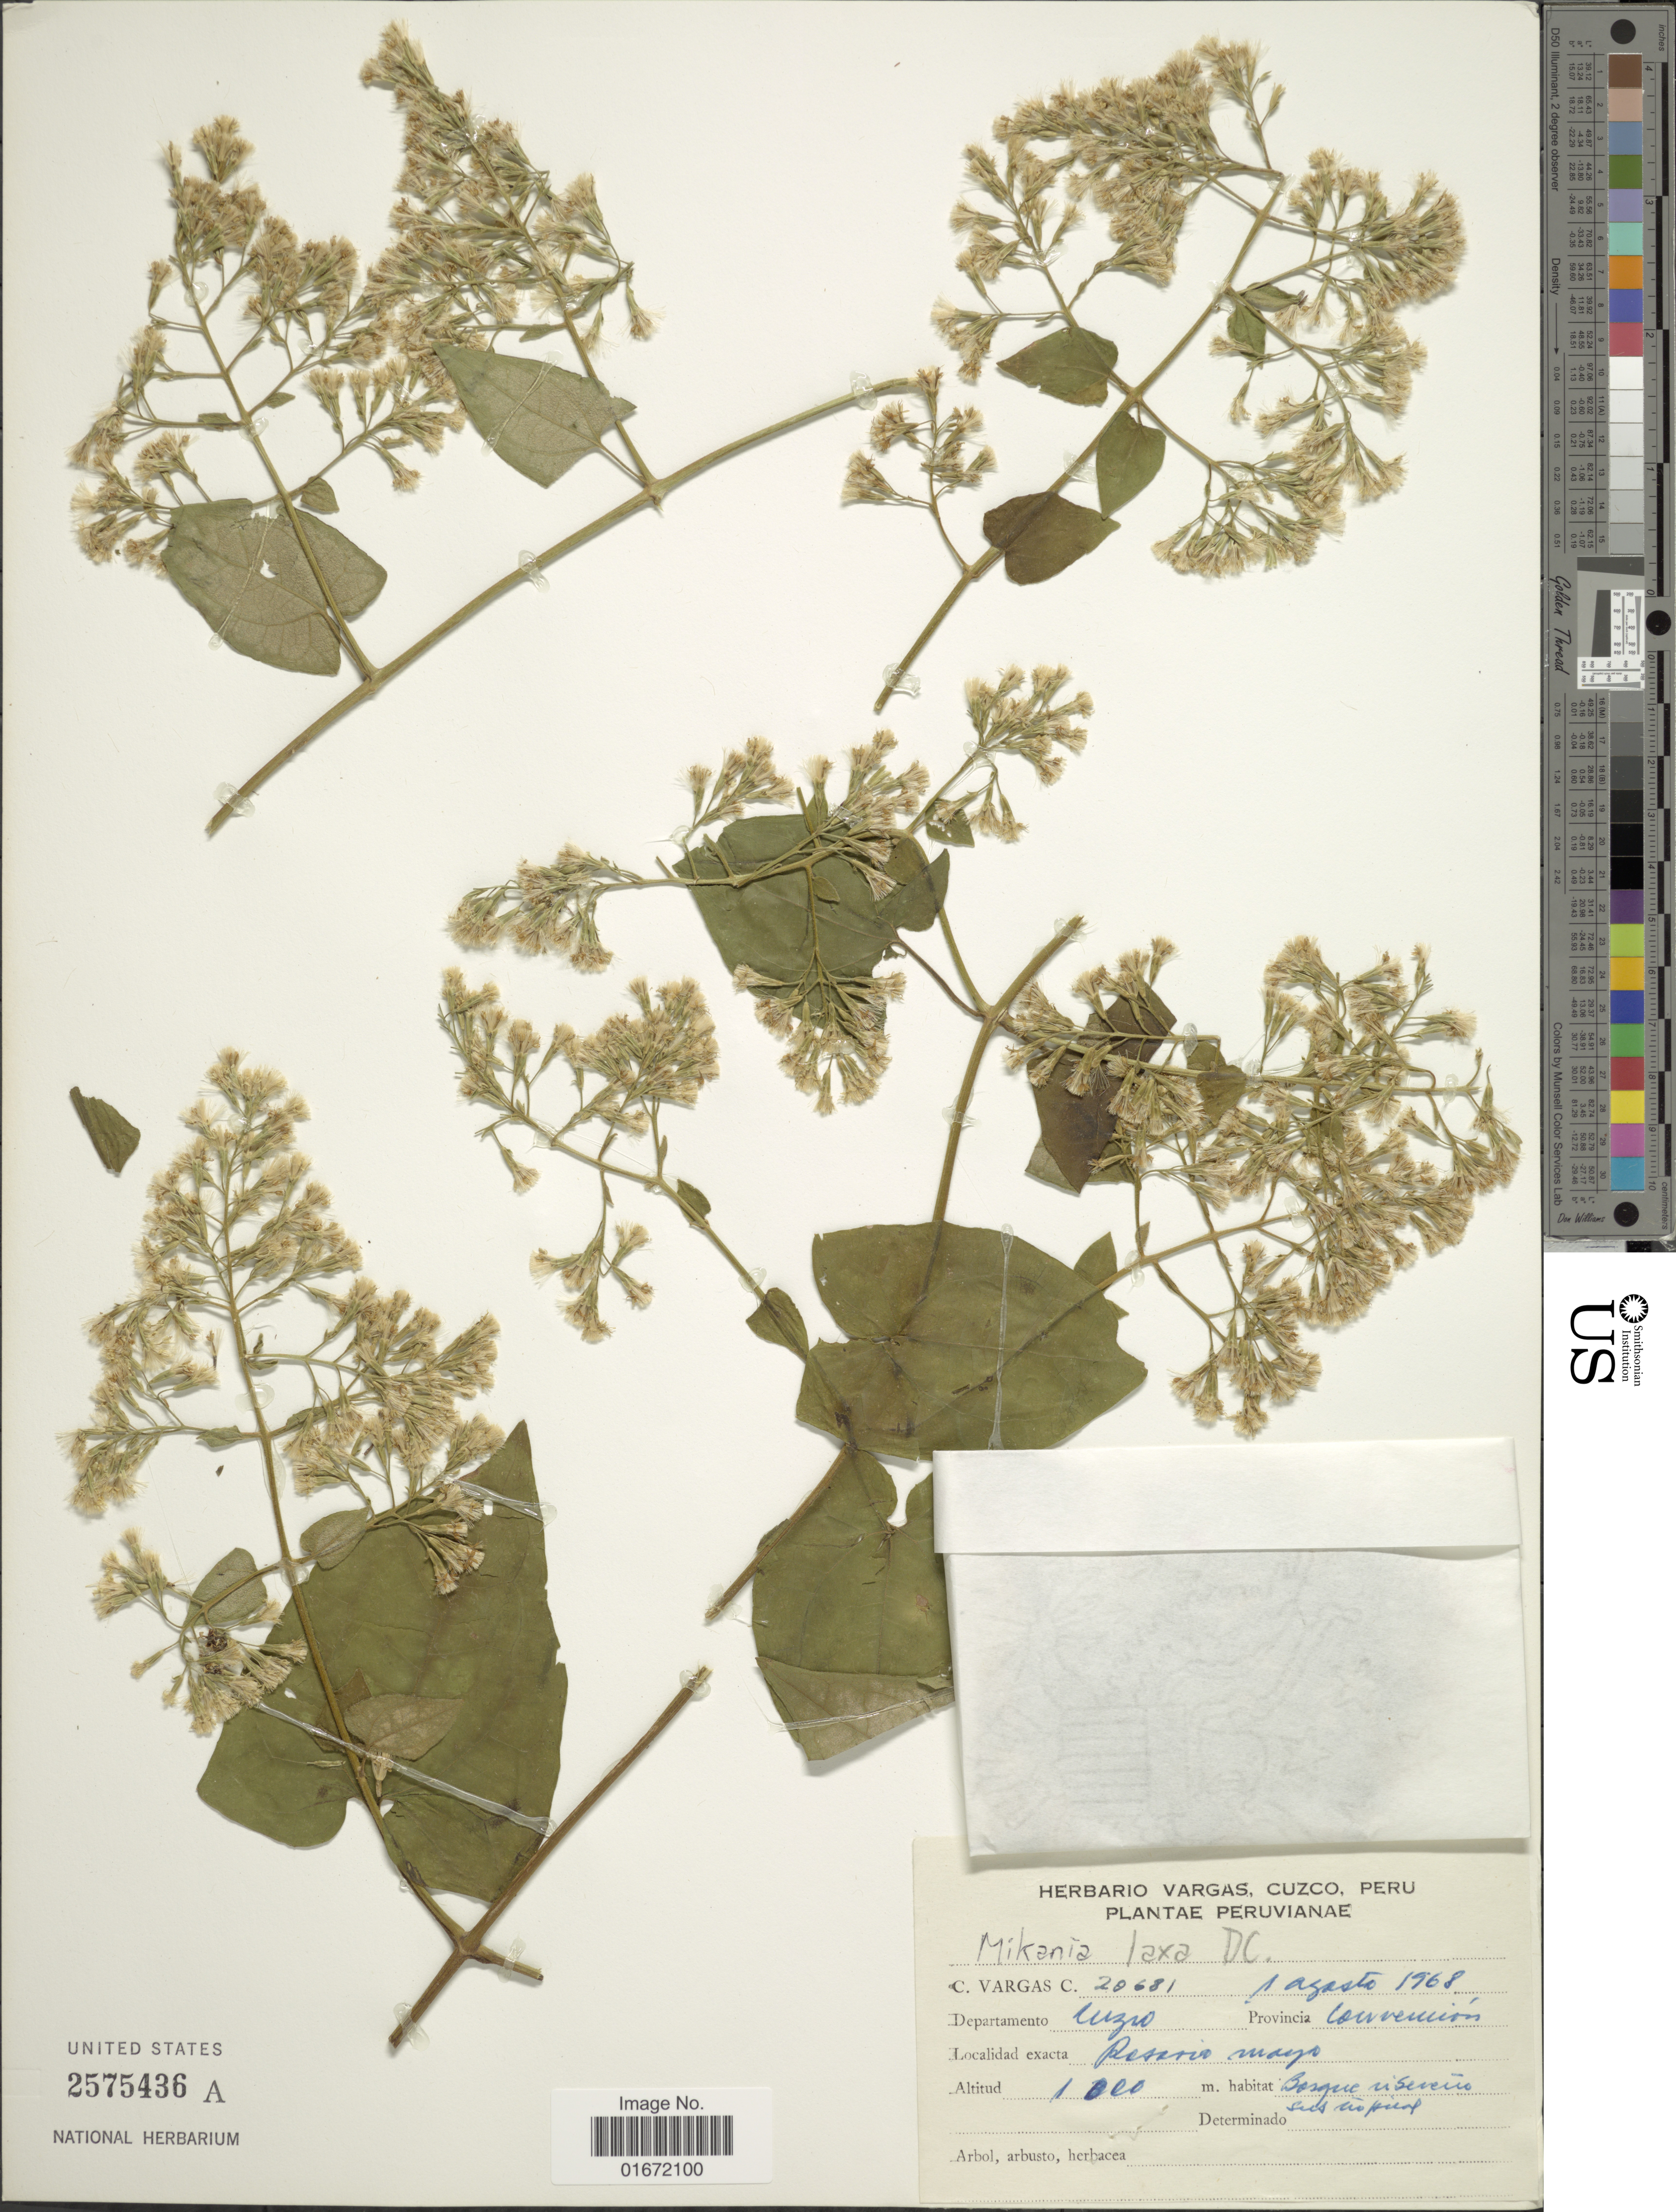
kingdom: Plantae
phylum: Tracheophyta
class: Magnoliopsida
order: Asterales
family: Asteraceae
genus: Mikania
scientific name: Mikania angularis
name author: Humb. & Bonpl.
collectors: C. Vargas Calderón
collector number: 20681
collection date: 1968-08-01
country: Peru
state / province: Cusco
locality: Departamento Cuzco. Provincia Convención. Rosario mayo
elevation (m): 1000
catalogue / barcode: US 2575436A